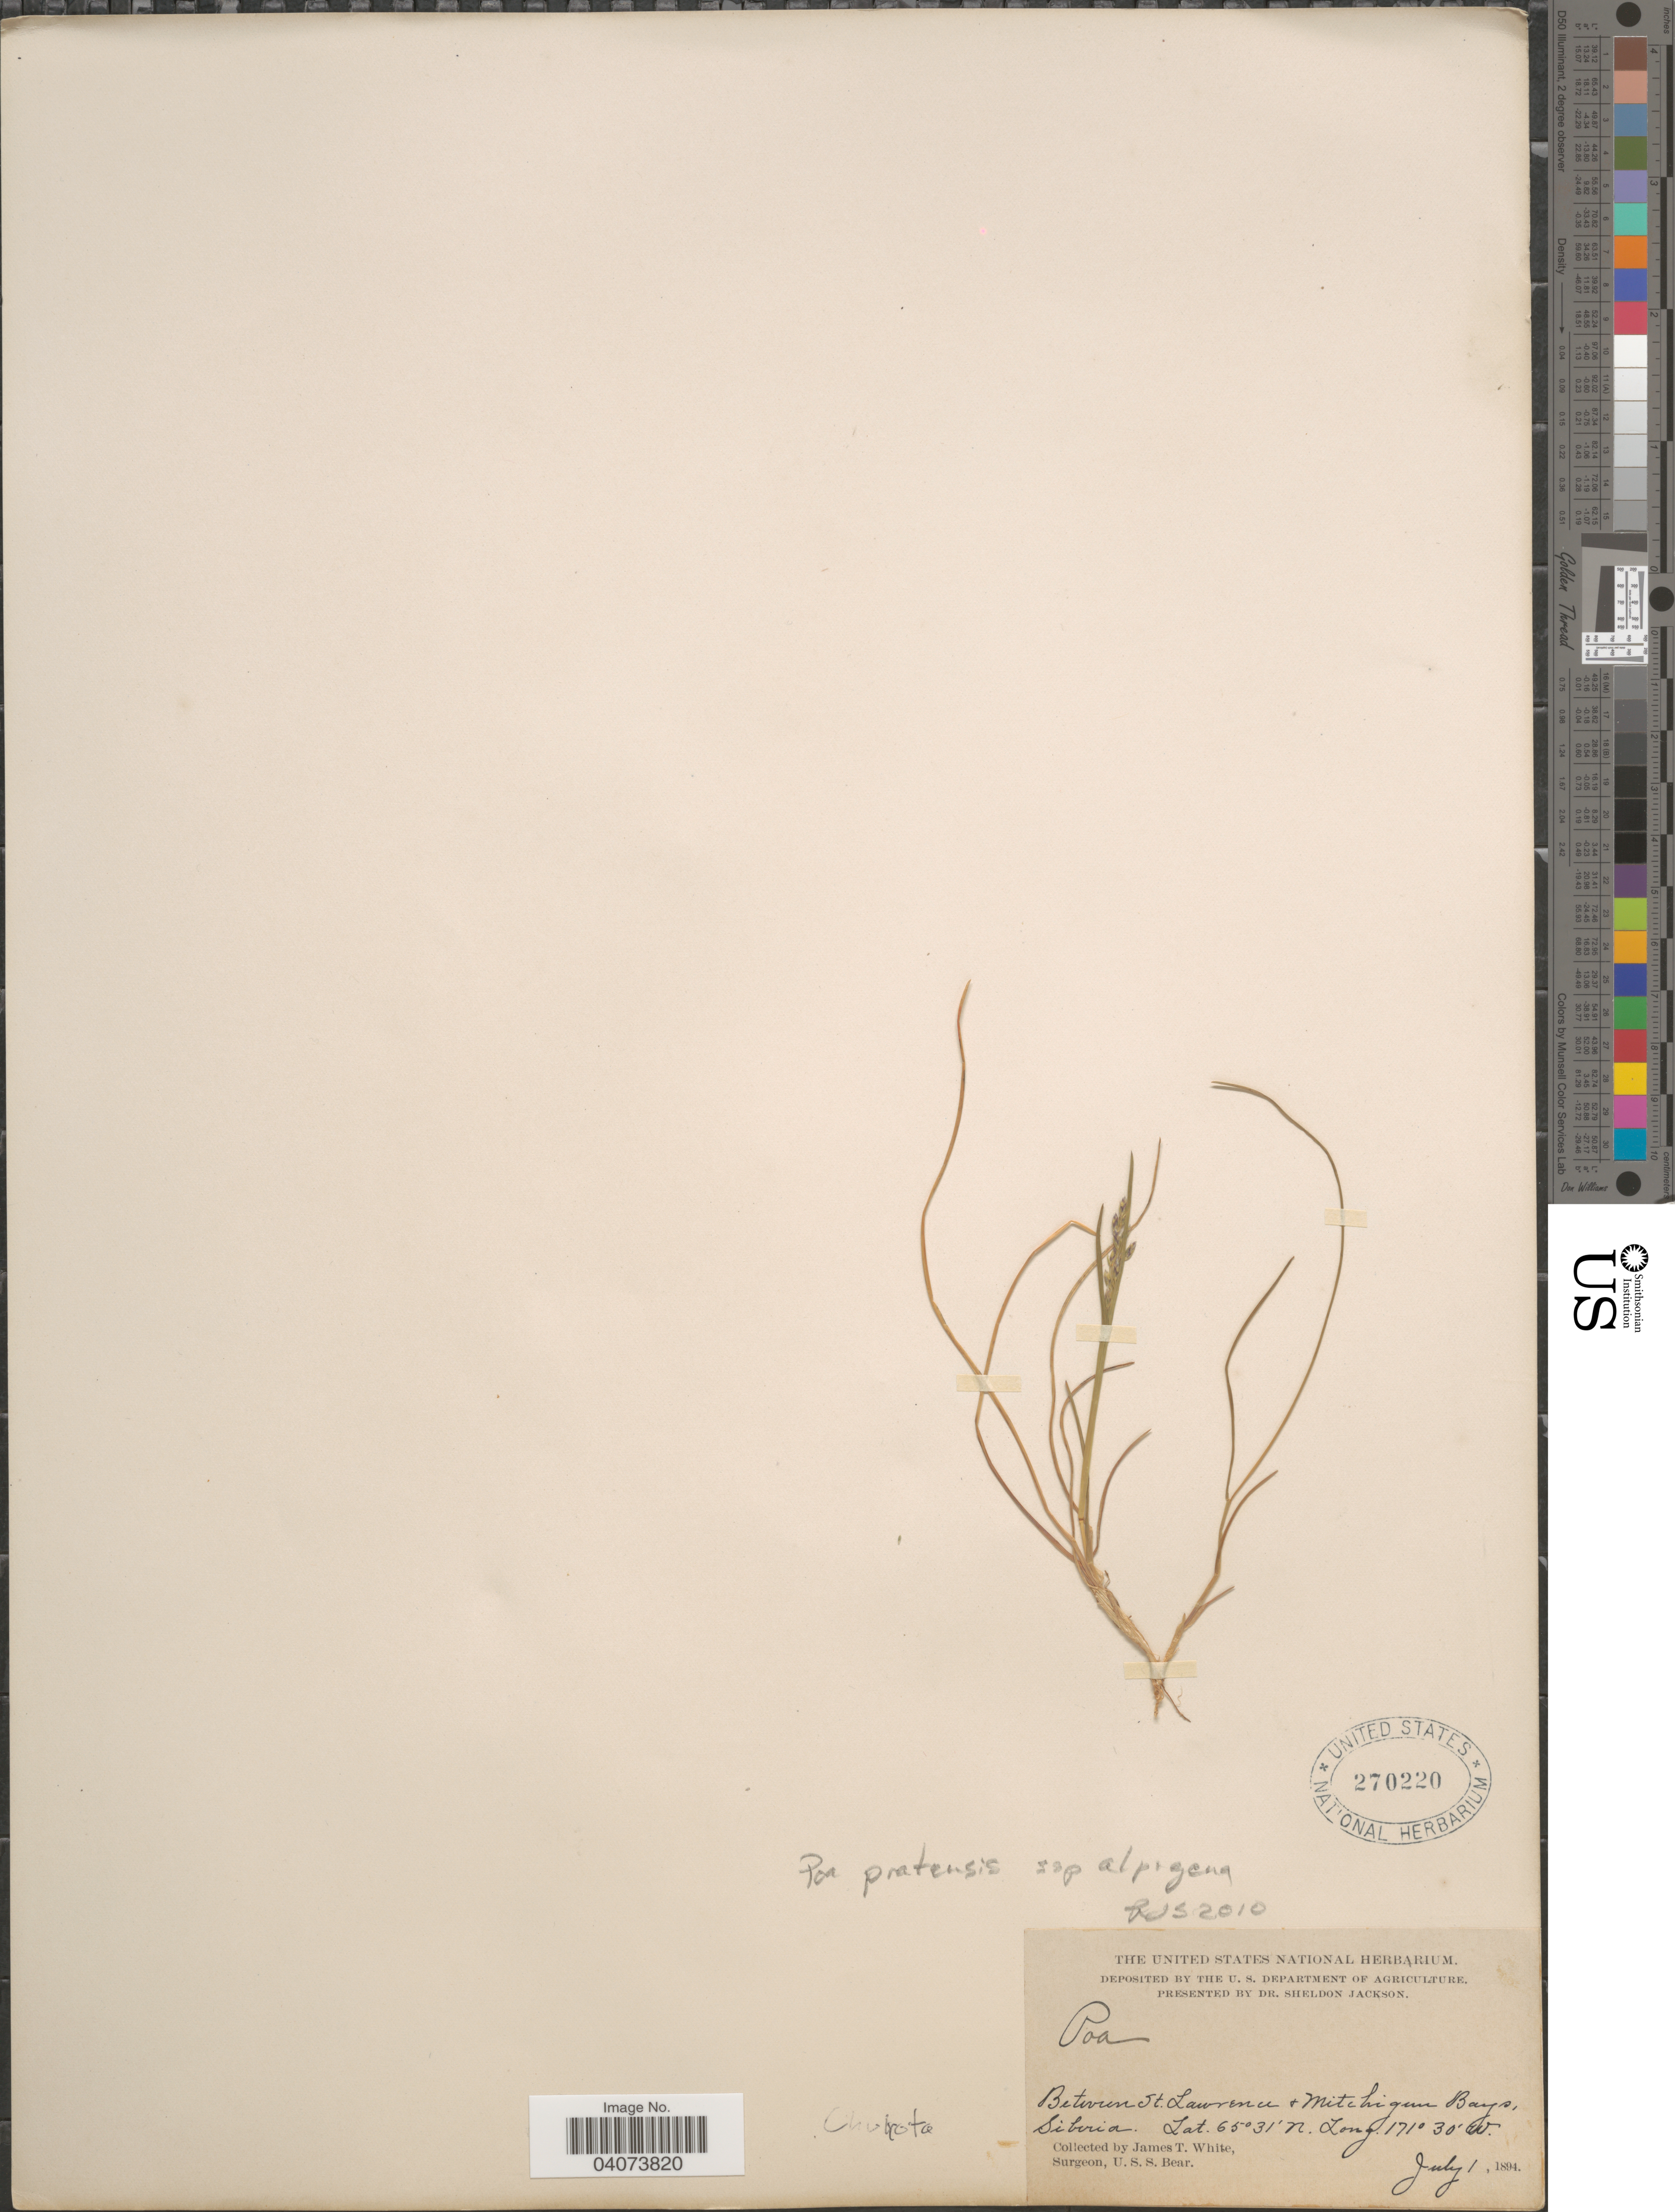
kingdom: Plantae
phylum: Tracheophyta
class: Liliopsida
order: Poales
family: Poaceae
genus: Poa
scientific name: Poa pratensis subsp. alpigena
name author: (Lindm.) Hiitonen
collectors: J. T. White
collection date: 1894-07-01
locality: Between St. Lawrence & Mitchigun Bays, Siberia.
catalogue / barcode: US 270220